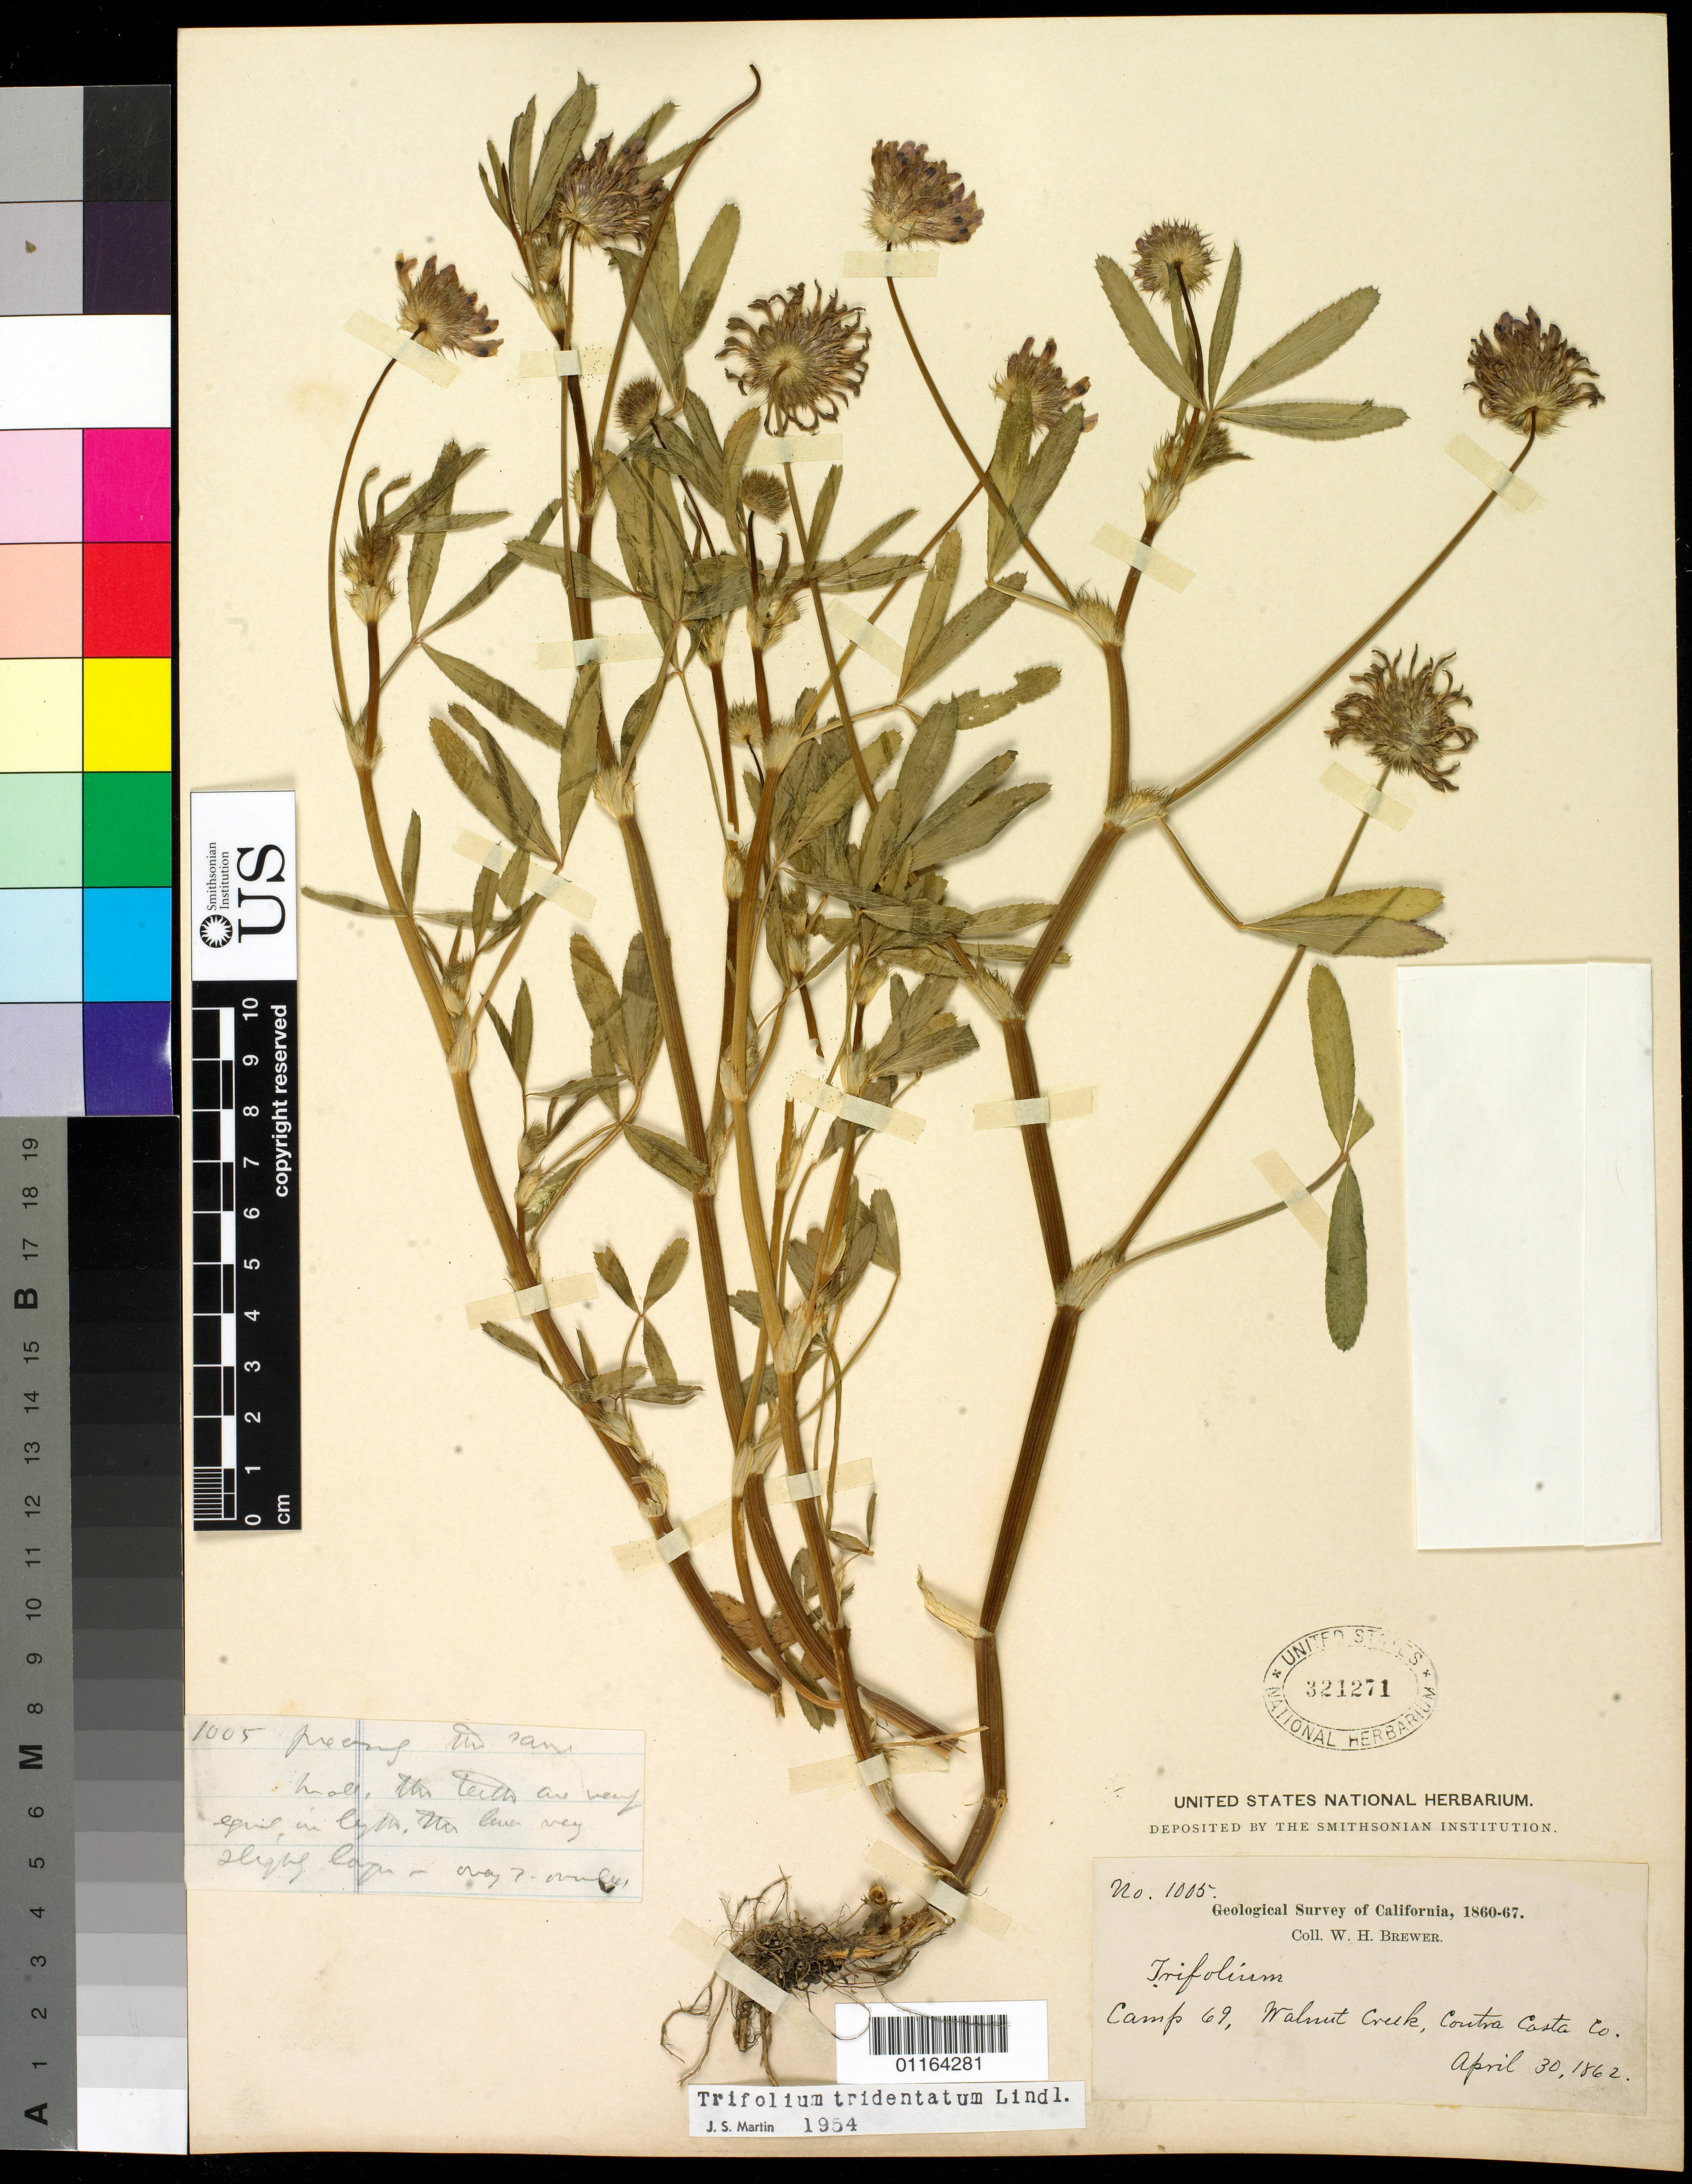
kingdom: Plantae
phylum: Tracheophyta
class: Magnoliopsida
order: Fabales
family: Fabaceae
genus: Trifolium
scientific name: Trifolium tridentatum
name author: Lindl.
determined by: Martin, J. S.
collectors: W. H. Brewer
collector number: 1005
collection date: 1862-04-30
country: United States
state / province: California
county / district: Contra Costa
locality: Camp 69, Walnut Creek.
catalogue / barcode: US 321271